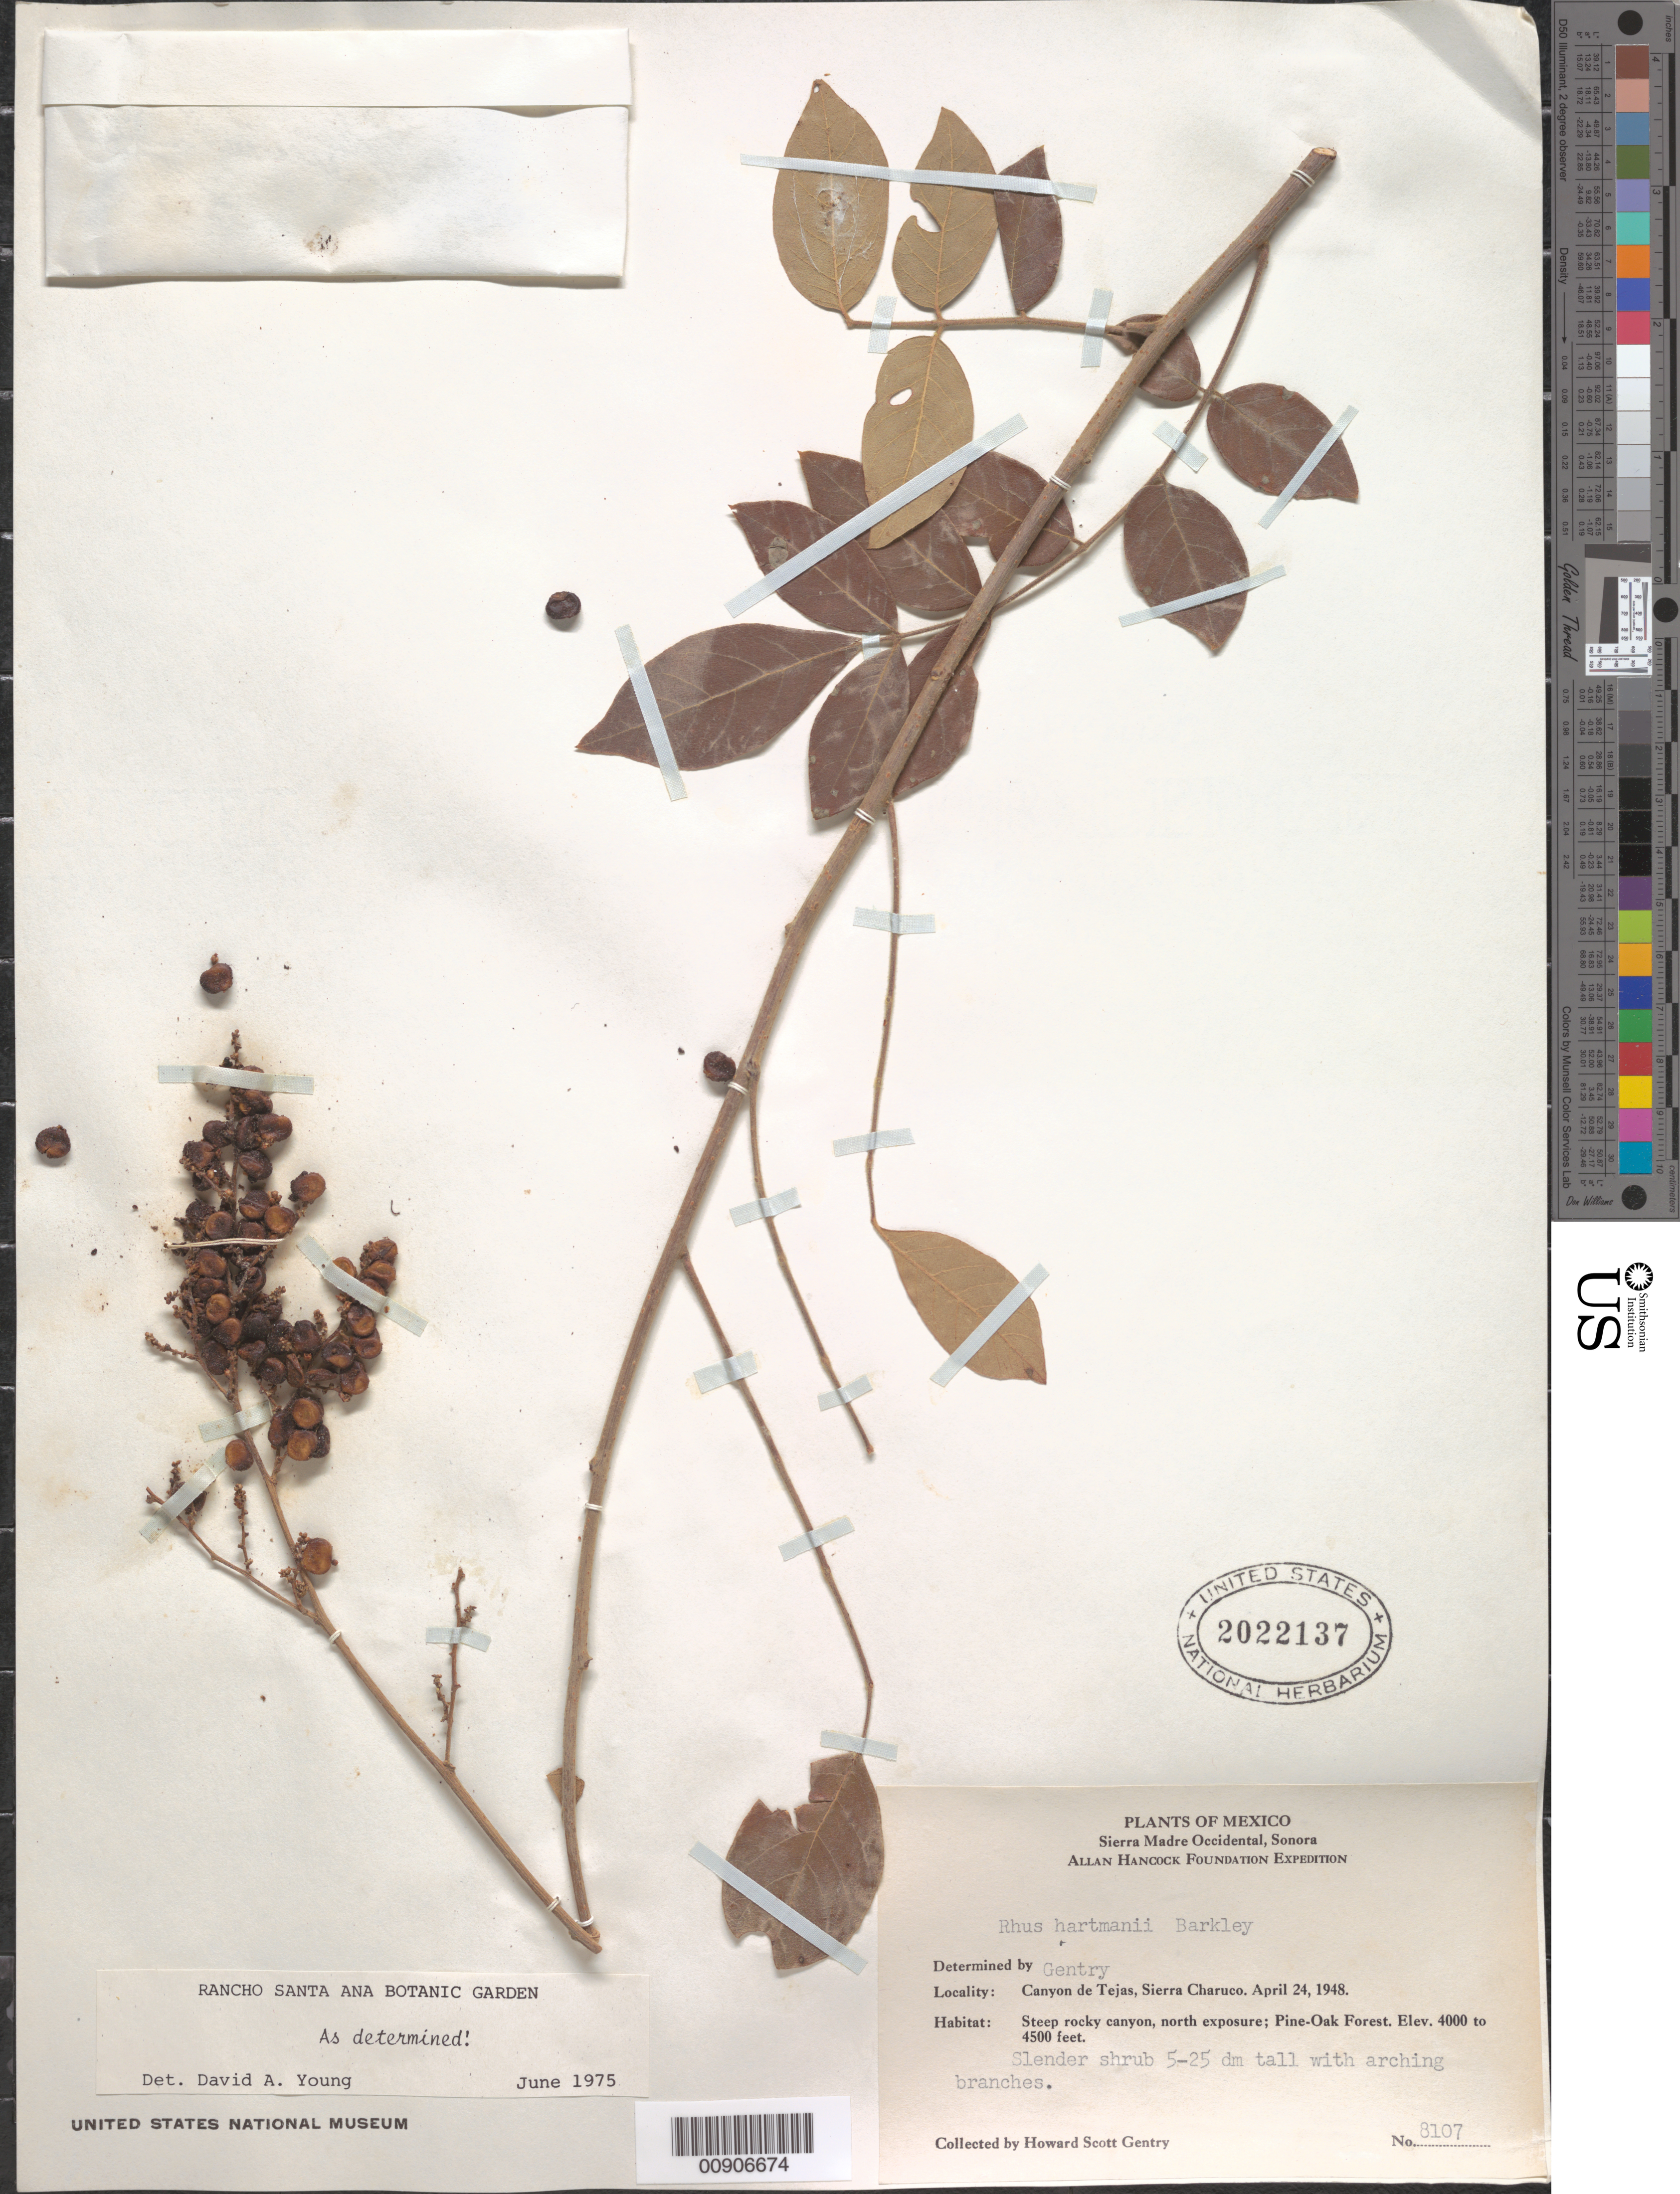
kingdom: Plantae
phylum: Tracheophyta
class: Magnoliopsida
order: Sapindales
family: Anacardiaceae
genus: Rhus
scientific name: Rhus hartmanii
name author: F.A. Barkley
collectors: H. S. Gentry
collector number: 8107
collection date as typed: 24 Apr 1948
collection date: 1948-04-24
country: Mexico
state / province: Sonora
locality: Sonora: Canyon de Tejas, Sierra Charuco.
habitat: Steep rocky canyon, north exposure; Pine-Oak Forest.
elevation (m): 1219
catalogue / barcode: US 2022137